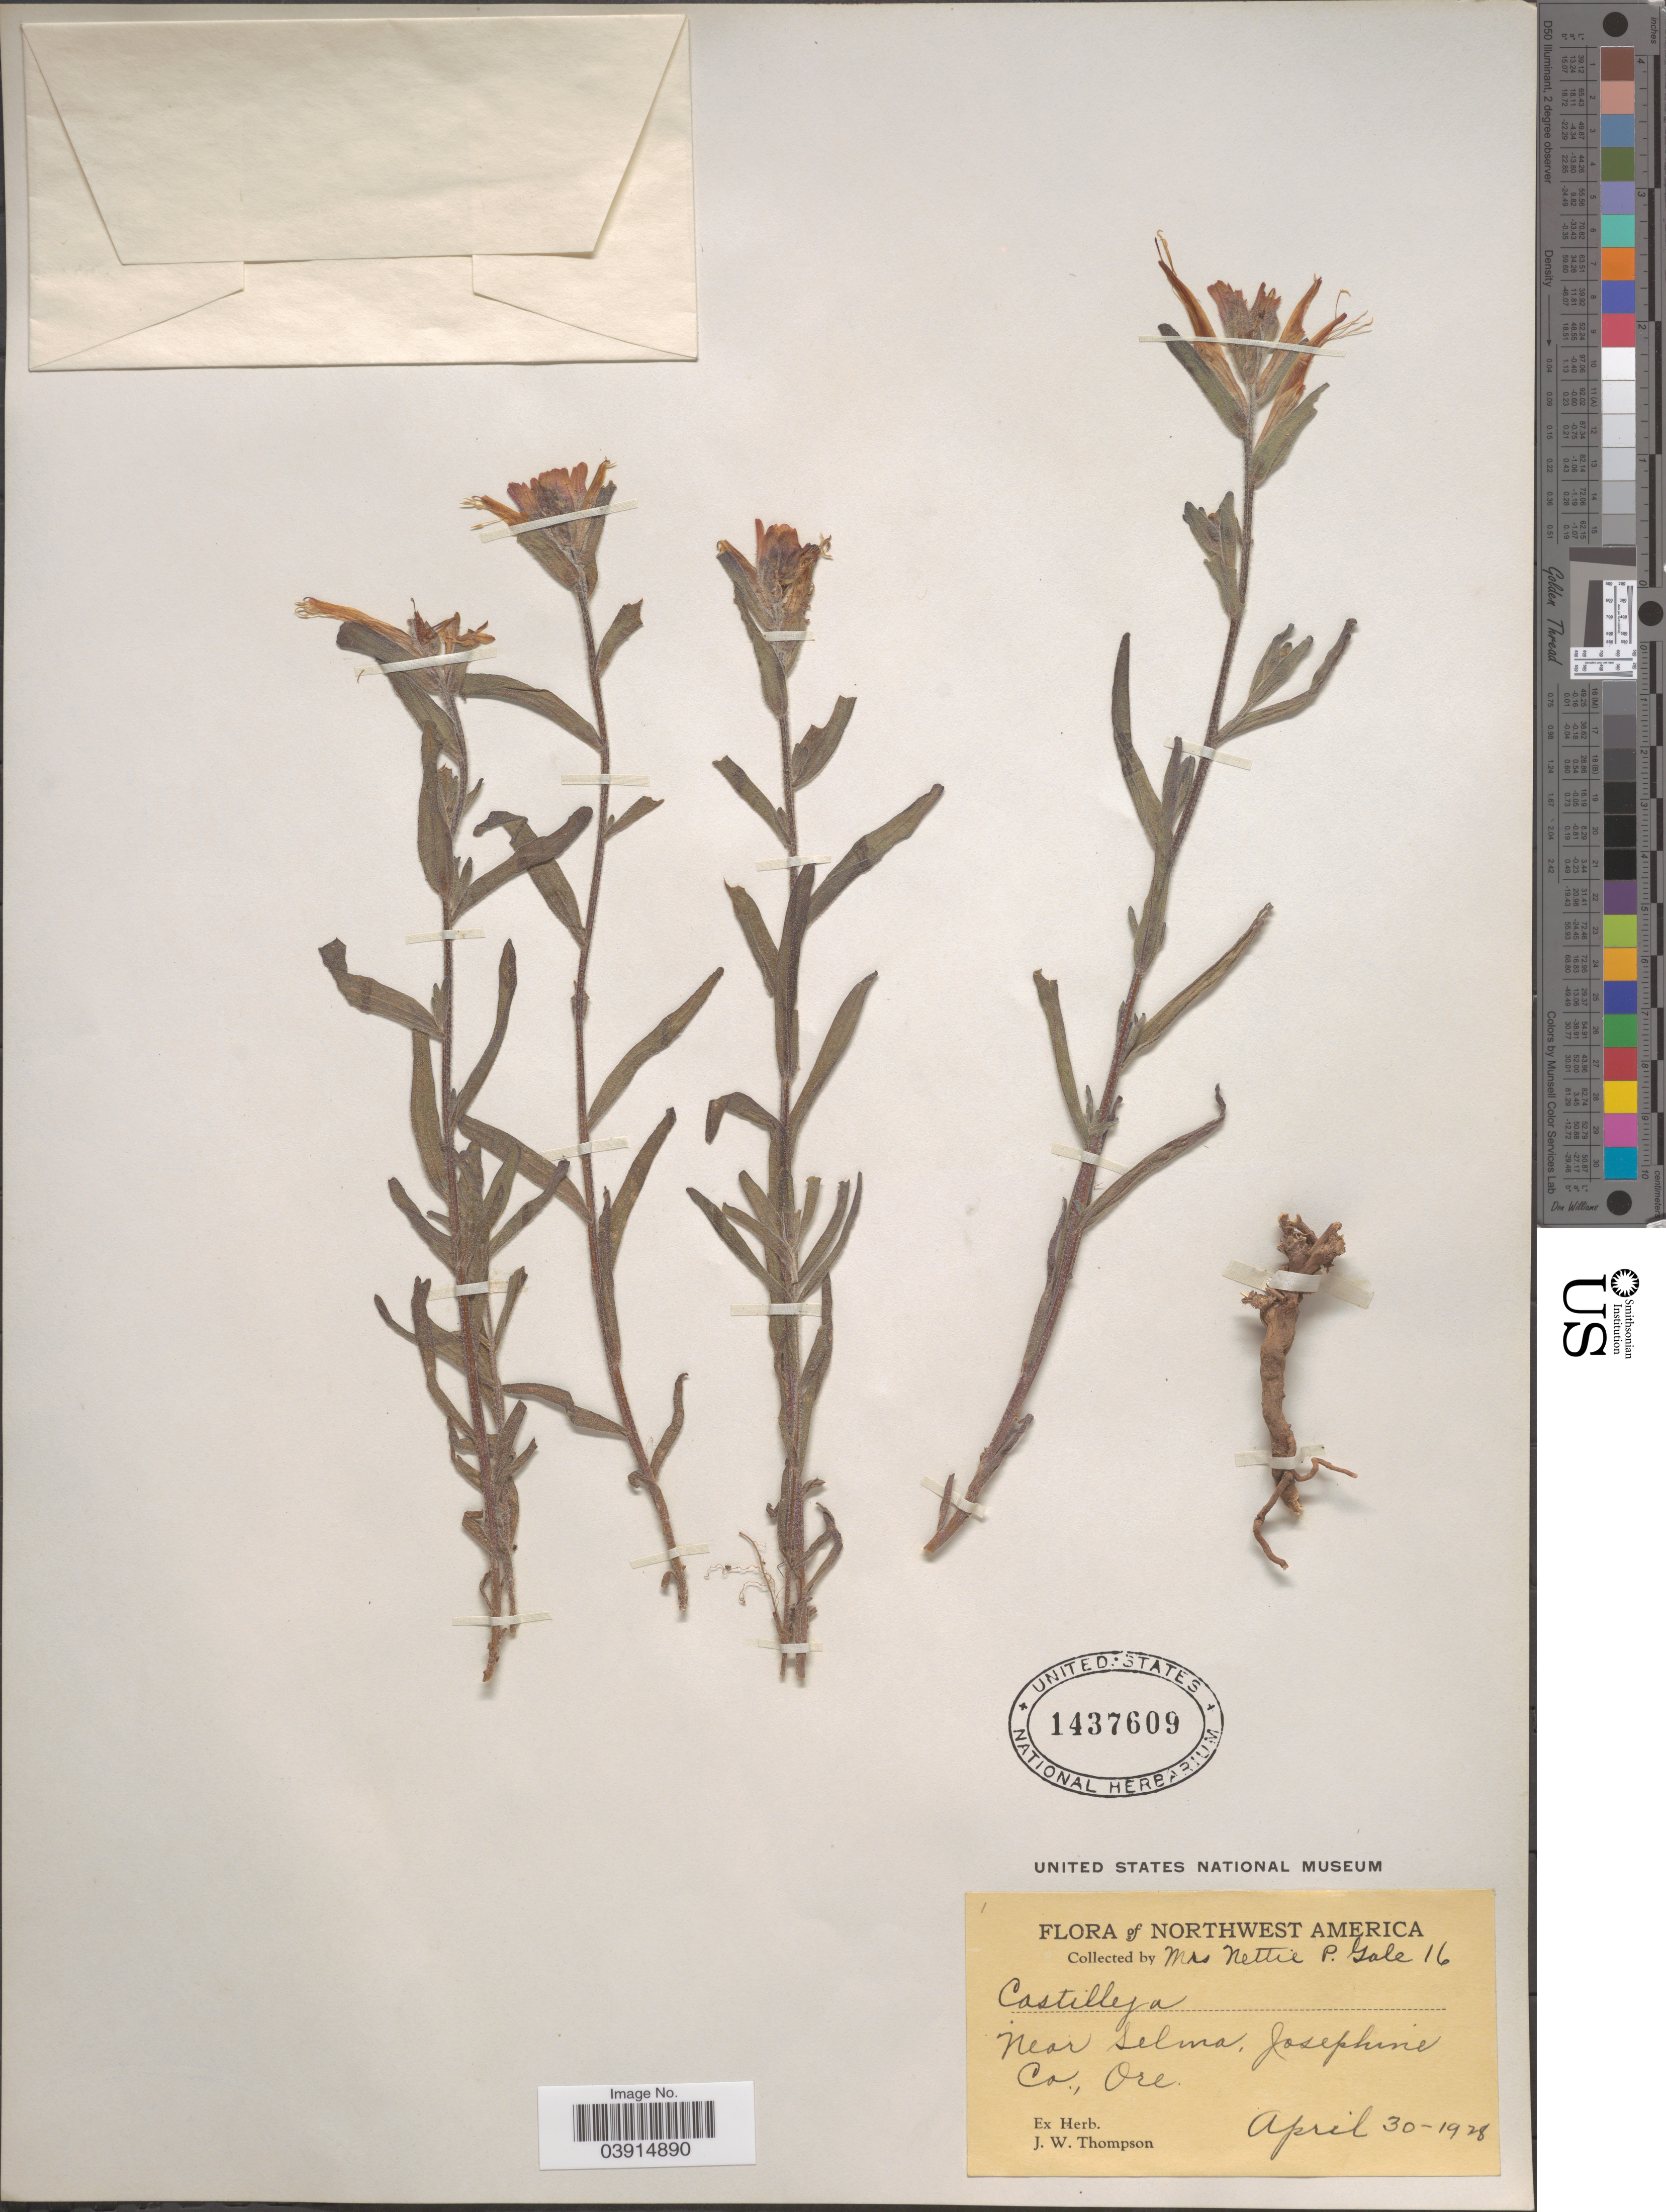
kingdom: Plantae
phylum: Tracheophyta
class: Magnoliopsida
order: Lamiales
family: Orobanchaceae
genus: Castilleja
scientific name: Castilleja sp.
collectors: N. Gale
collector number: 16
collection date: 1928-04-30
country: United States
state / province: Oregon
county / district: Josephine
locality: Northwest America. Near Selma, Josephine Co.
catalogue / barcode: US 1437609